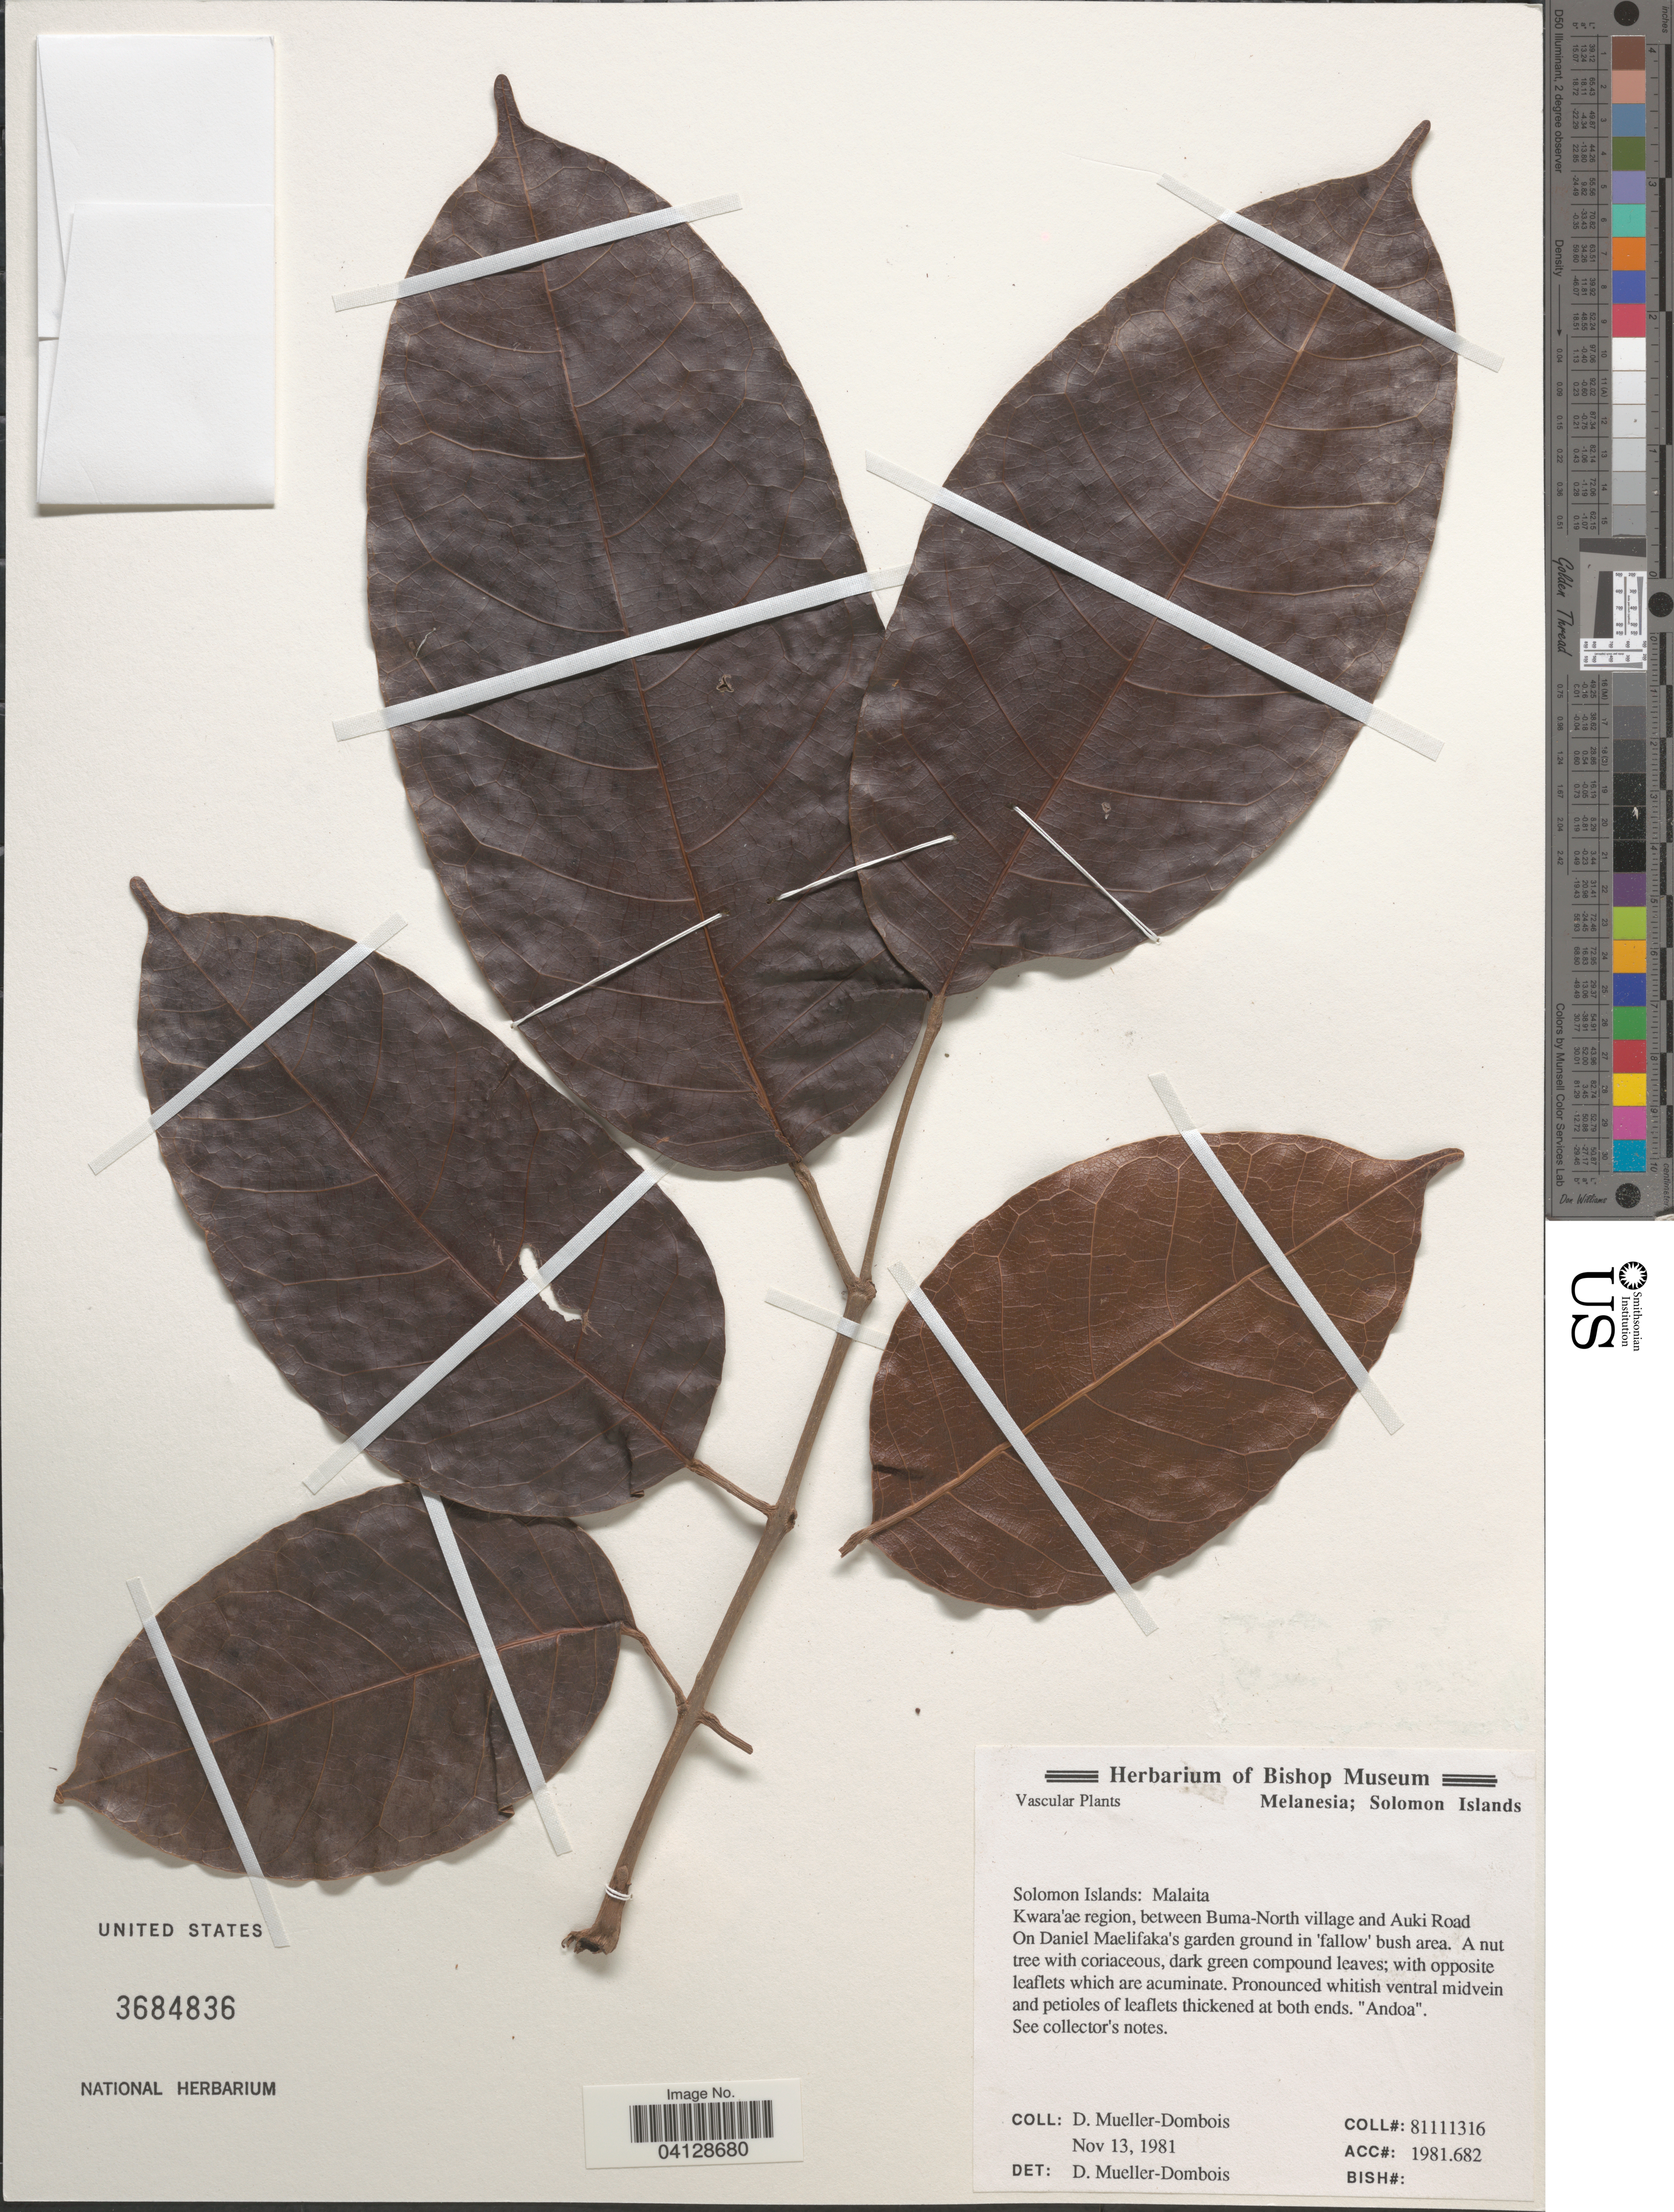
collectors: D. Mueller-Dombois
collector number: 81111316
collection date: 1981-11-13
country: Solomon Islands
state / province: Solomon Islands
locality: Melanesia. Malaita. Kwara'ae region, between Buma-North village and Auki Road On Daniel Maelifaka's garden ground in 'fallow' bush area.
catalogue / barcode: US 3684836